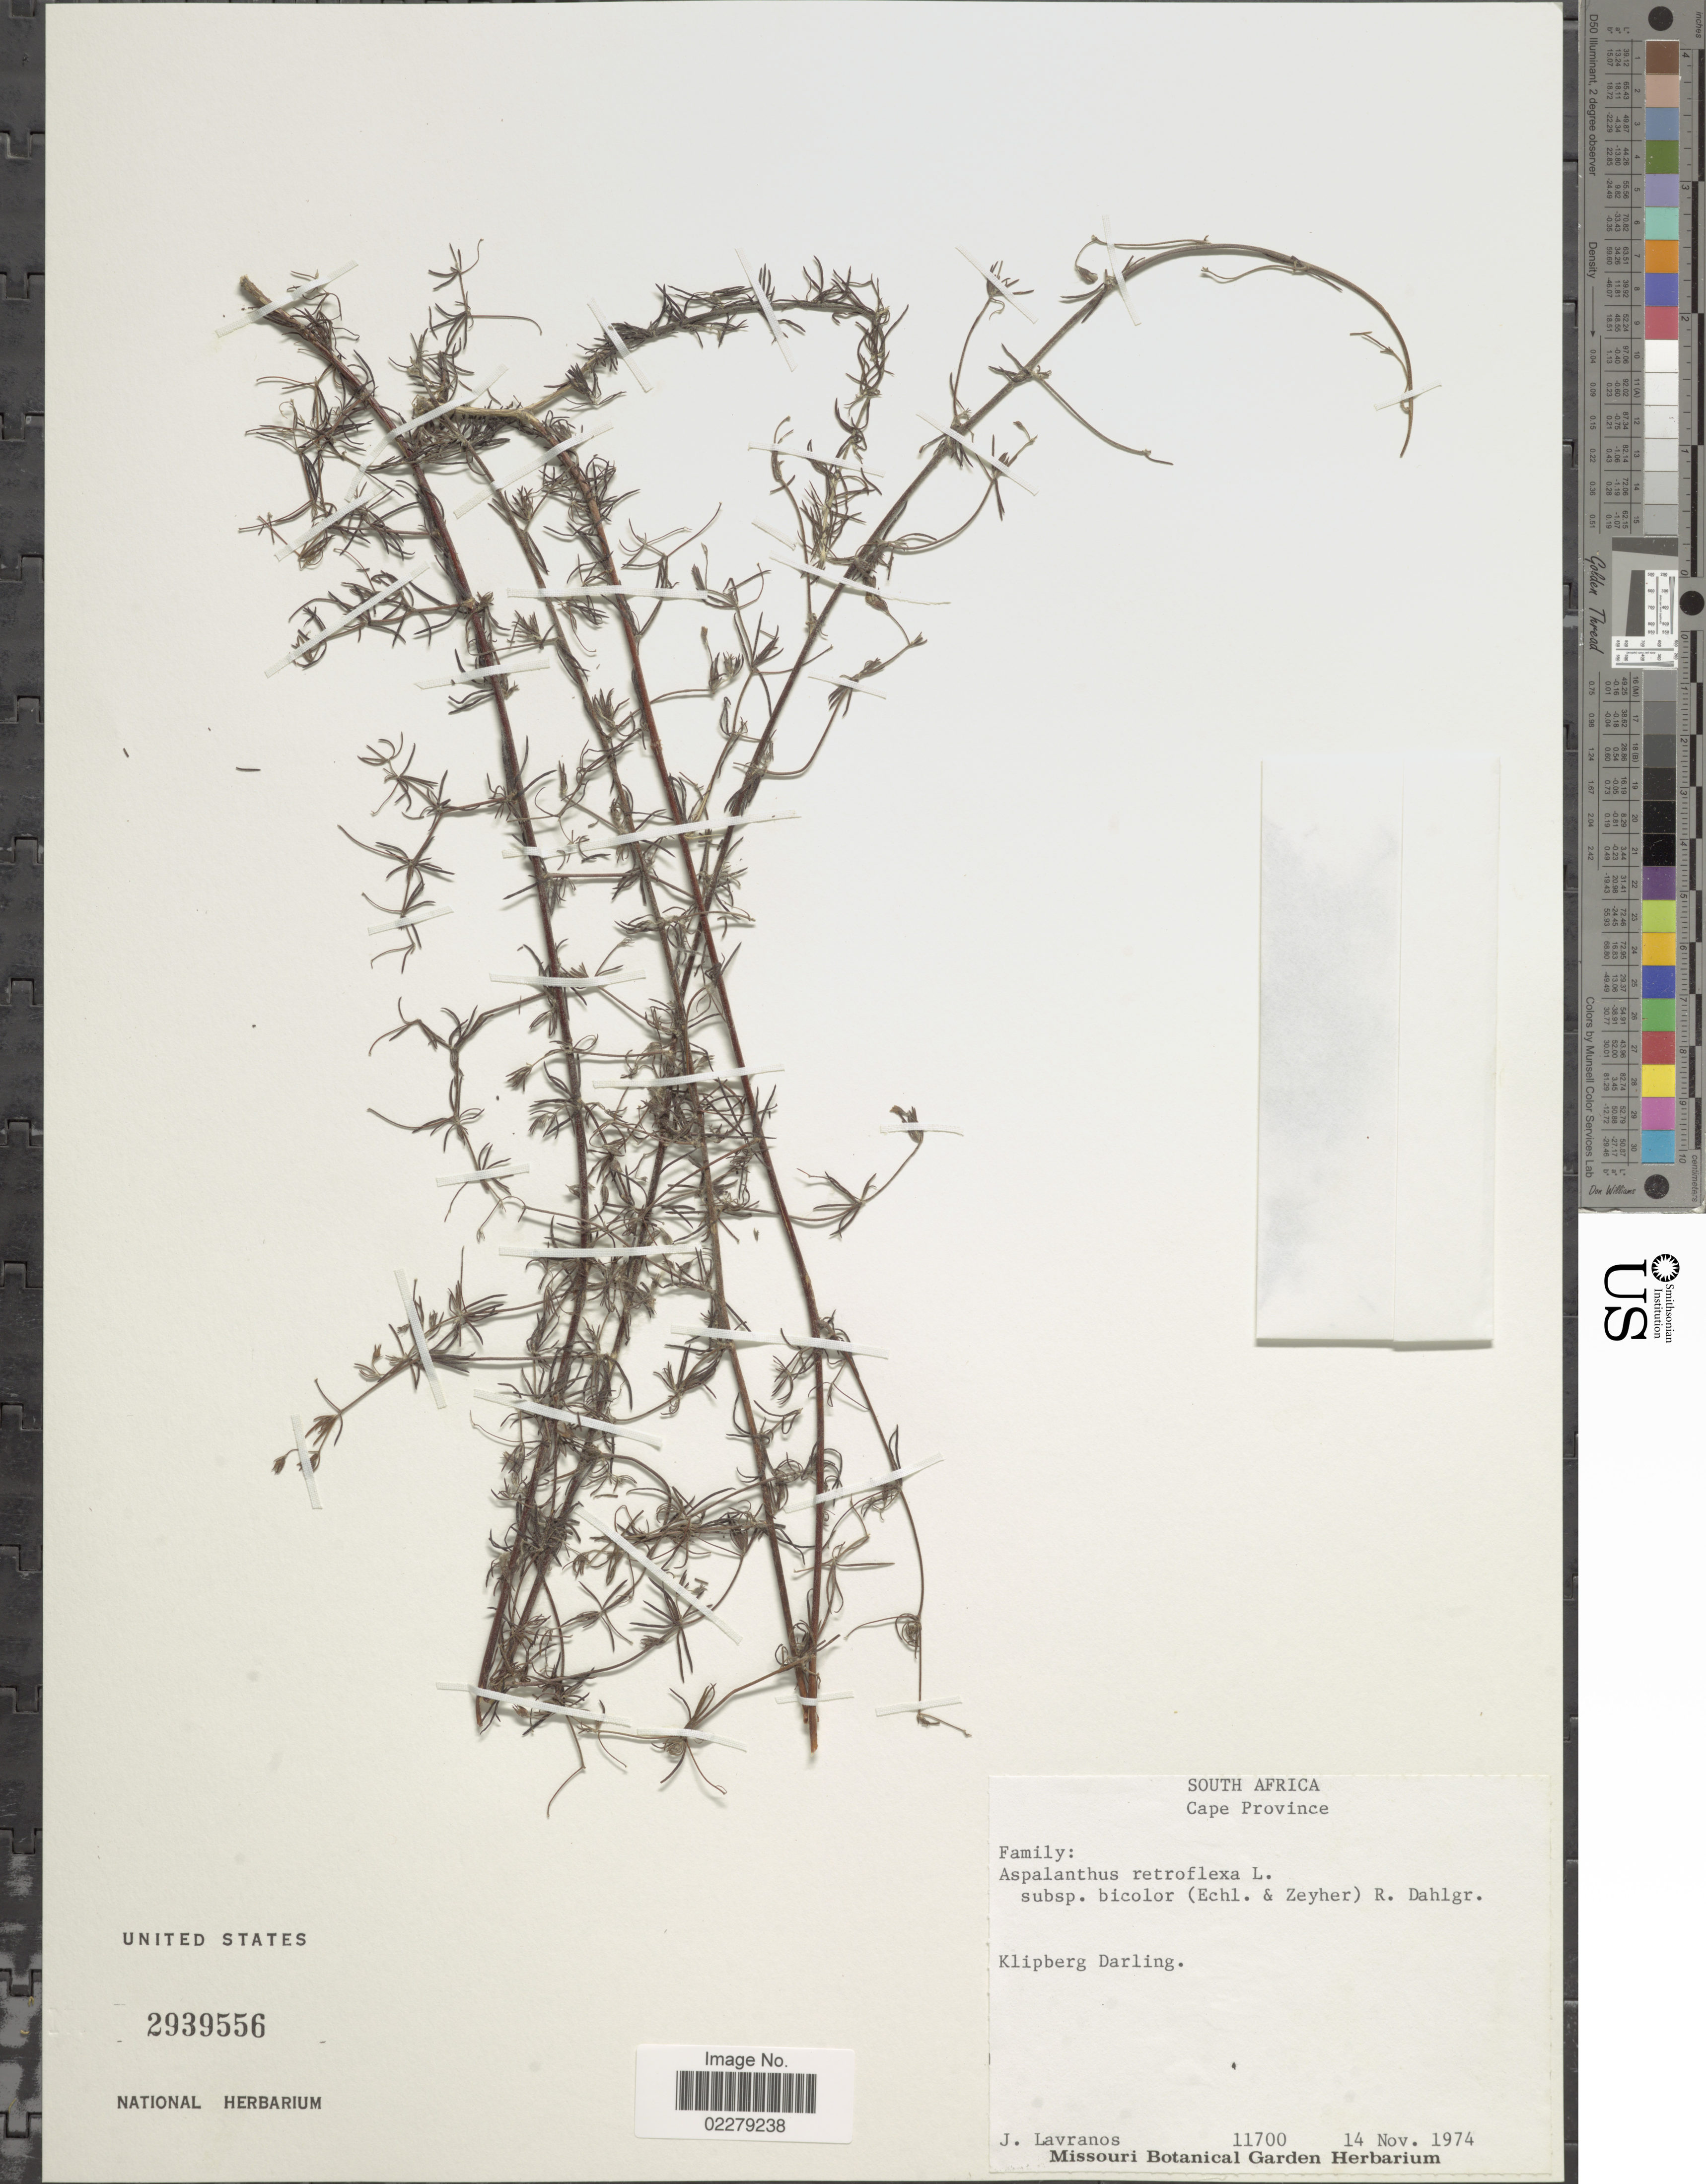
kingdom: Plantae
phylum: Tracheophyta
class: Magnoliopsida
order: Fabales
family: Fabaceae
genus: Aspalathus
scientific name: Aspalathus retroflexa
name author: Eckl. & Zeyh.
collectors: J. Lavranos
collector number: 11700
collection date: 1974-11-14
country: South Africa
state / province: Western Cape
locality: Klipberg Darling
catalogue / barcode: US 2939556